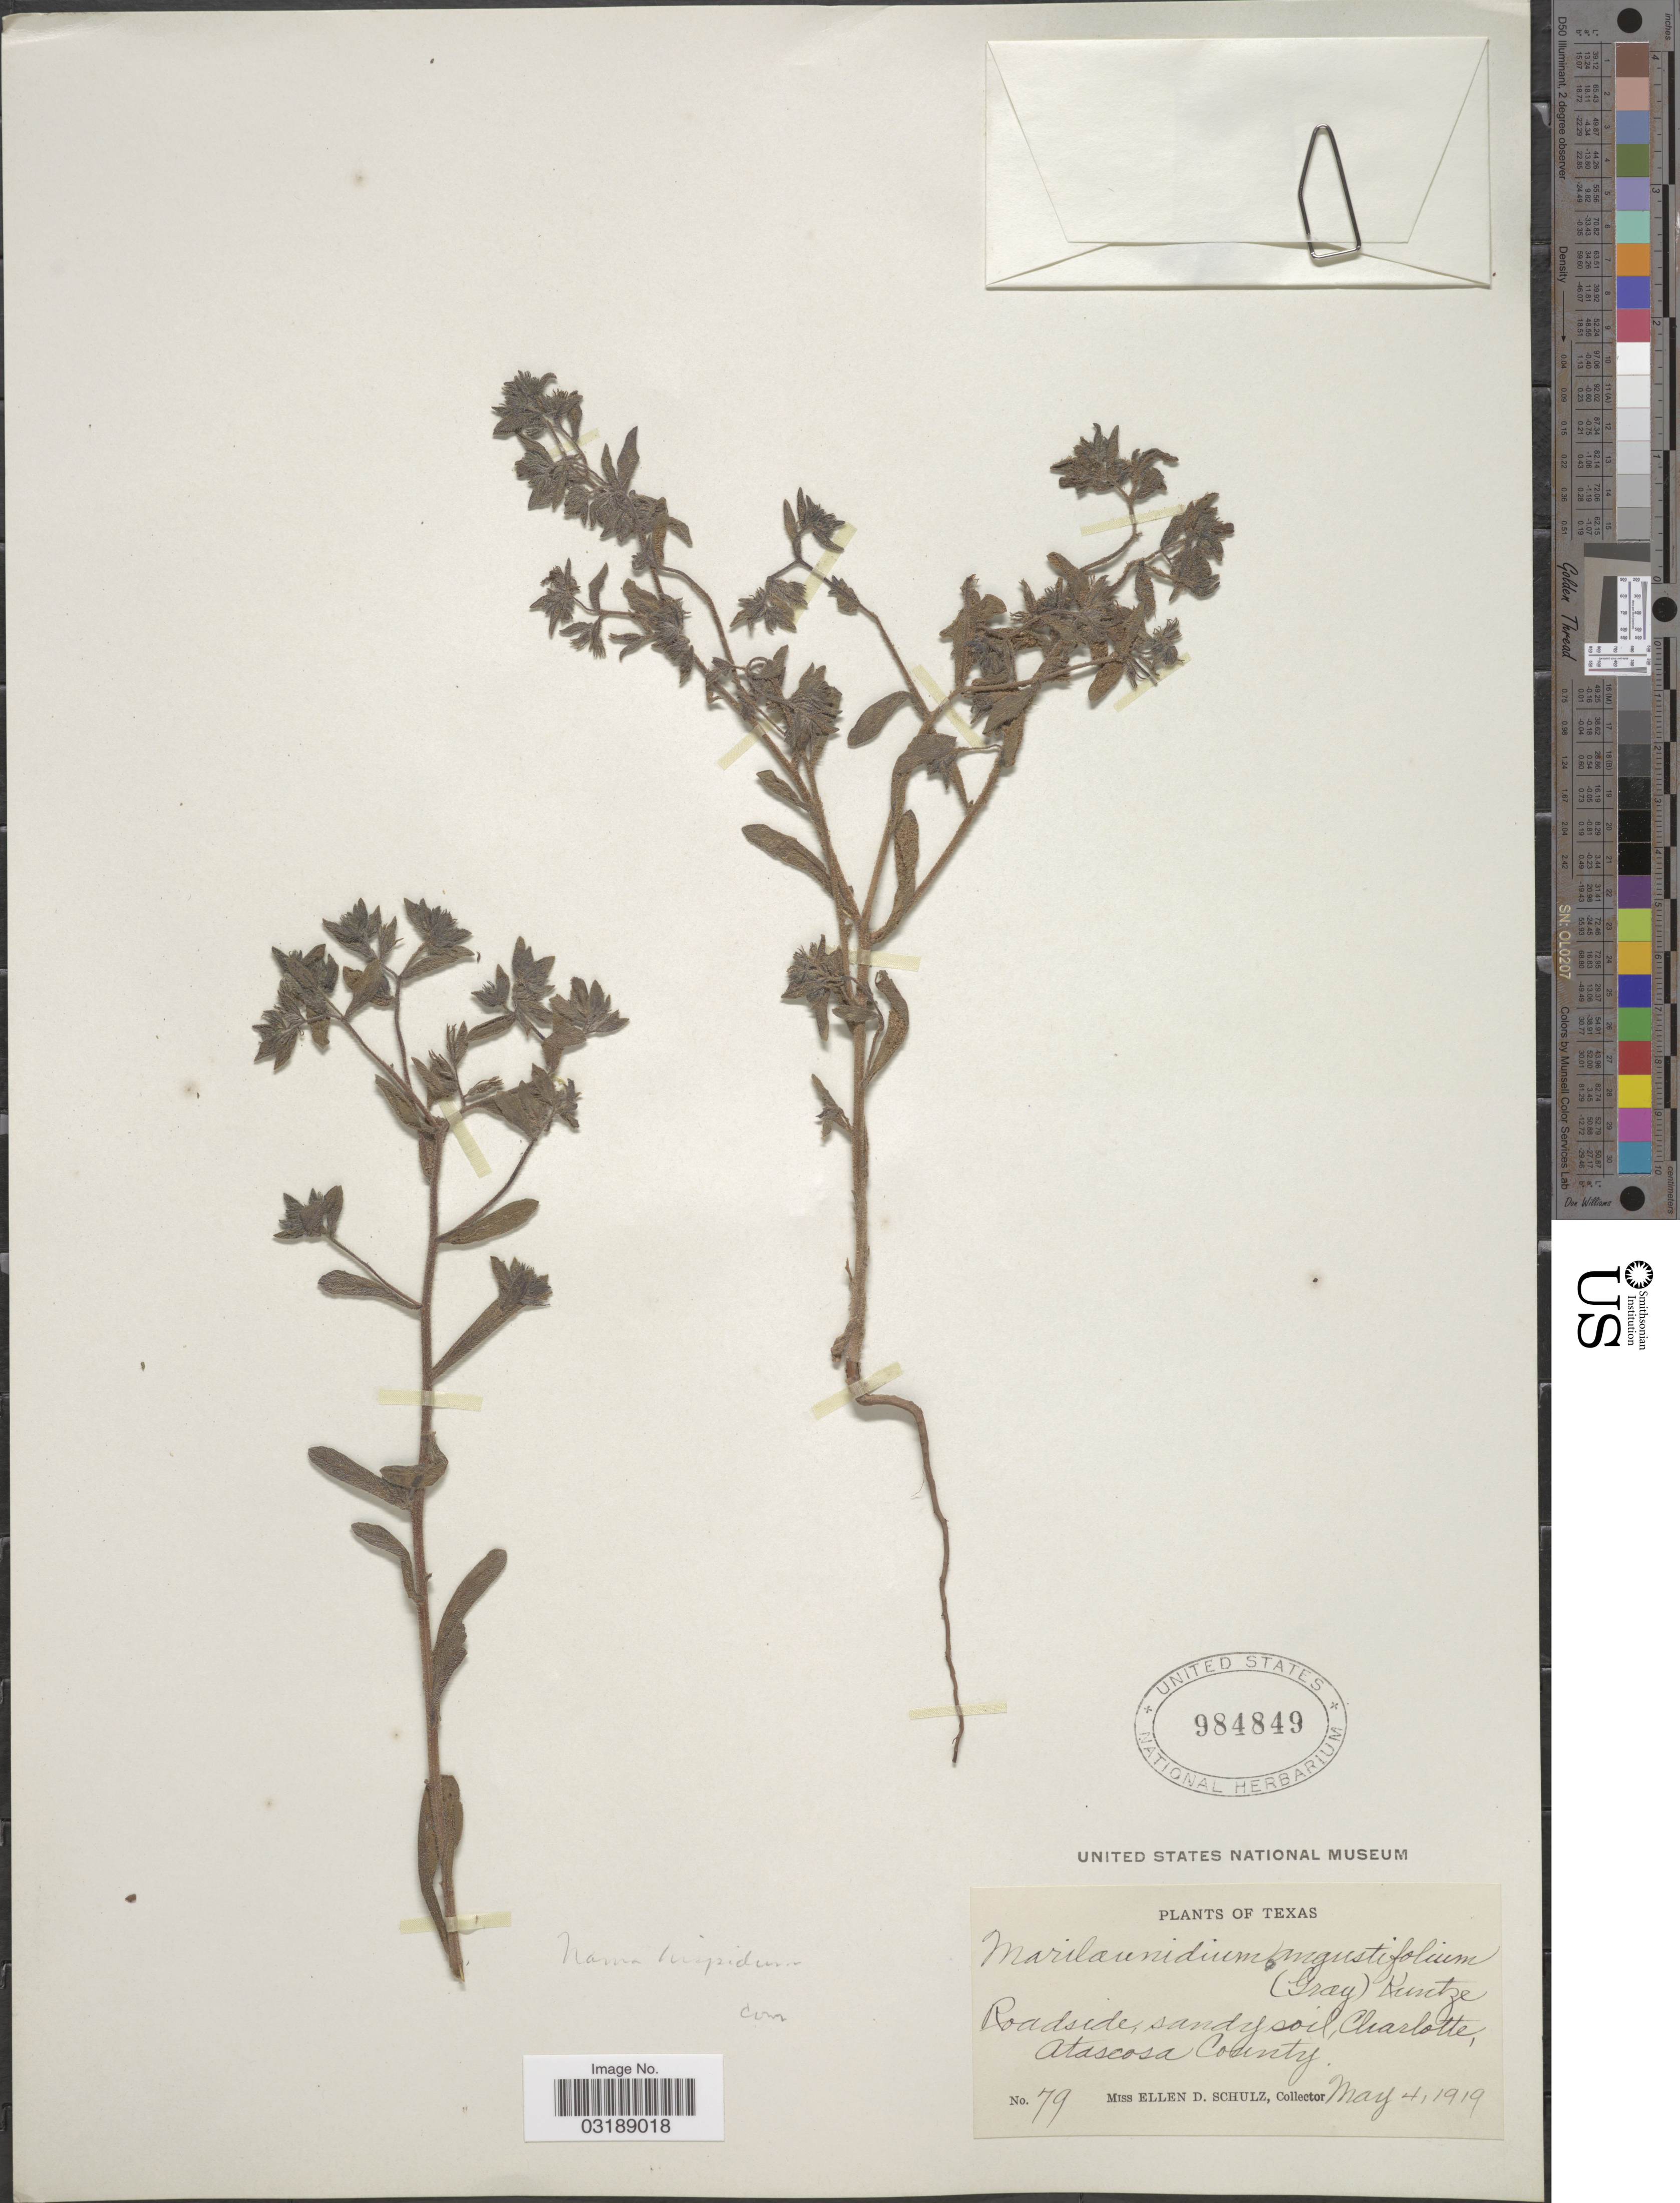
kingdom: Plantae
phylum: Tracheophyta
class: Magnoliopsida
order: Boraginales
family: Namaceae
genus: Nama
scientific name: Nama hispida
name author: A. Gray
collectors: E. D. Schulz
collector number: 79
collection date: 1919-05-04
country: United States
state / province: Texas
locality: Charlotte, Atascosa County.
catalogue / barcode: US 984849